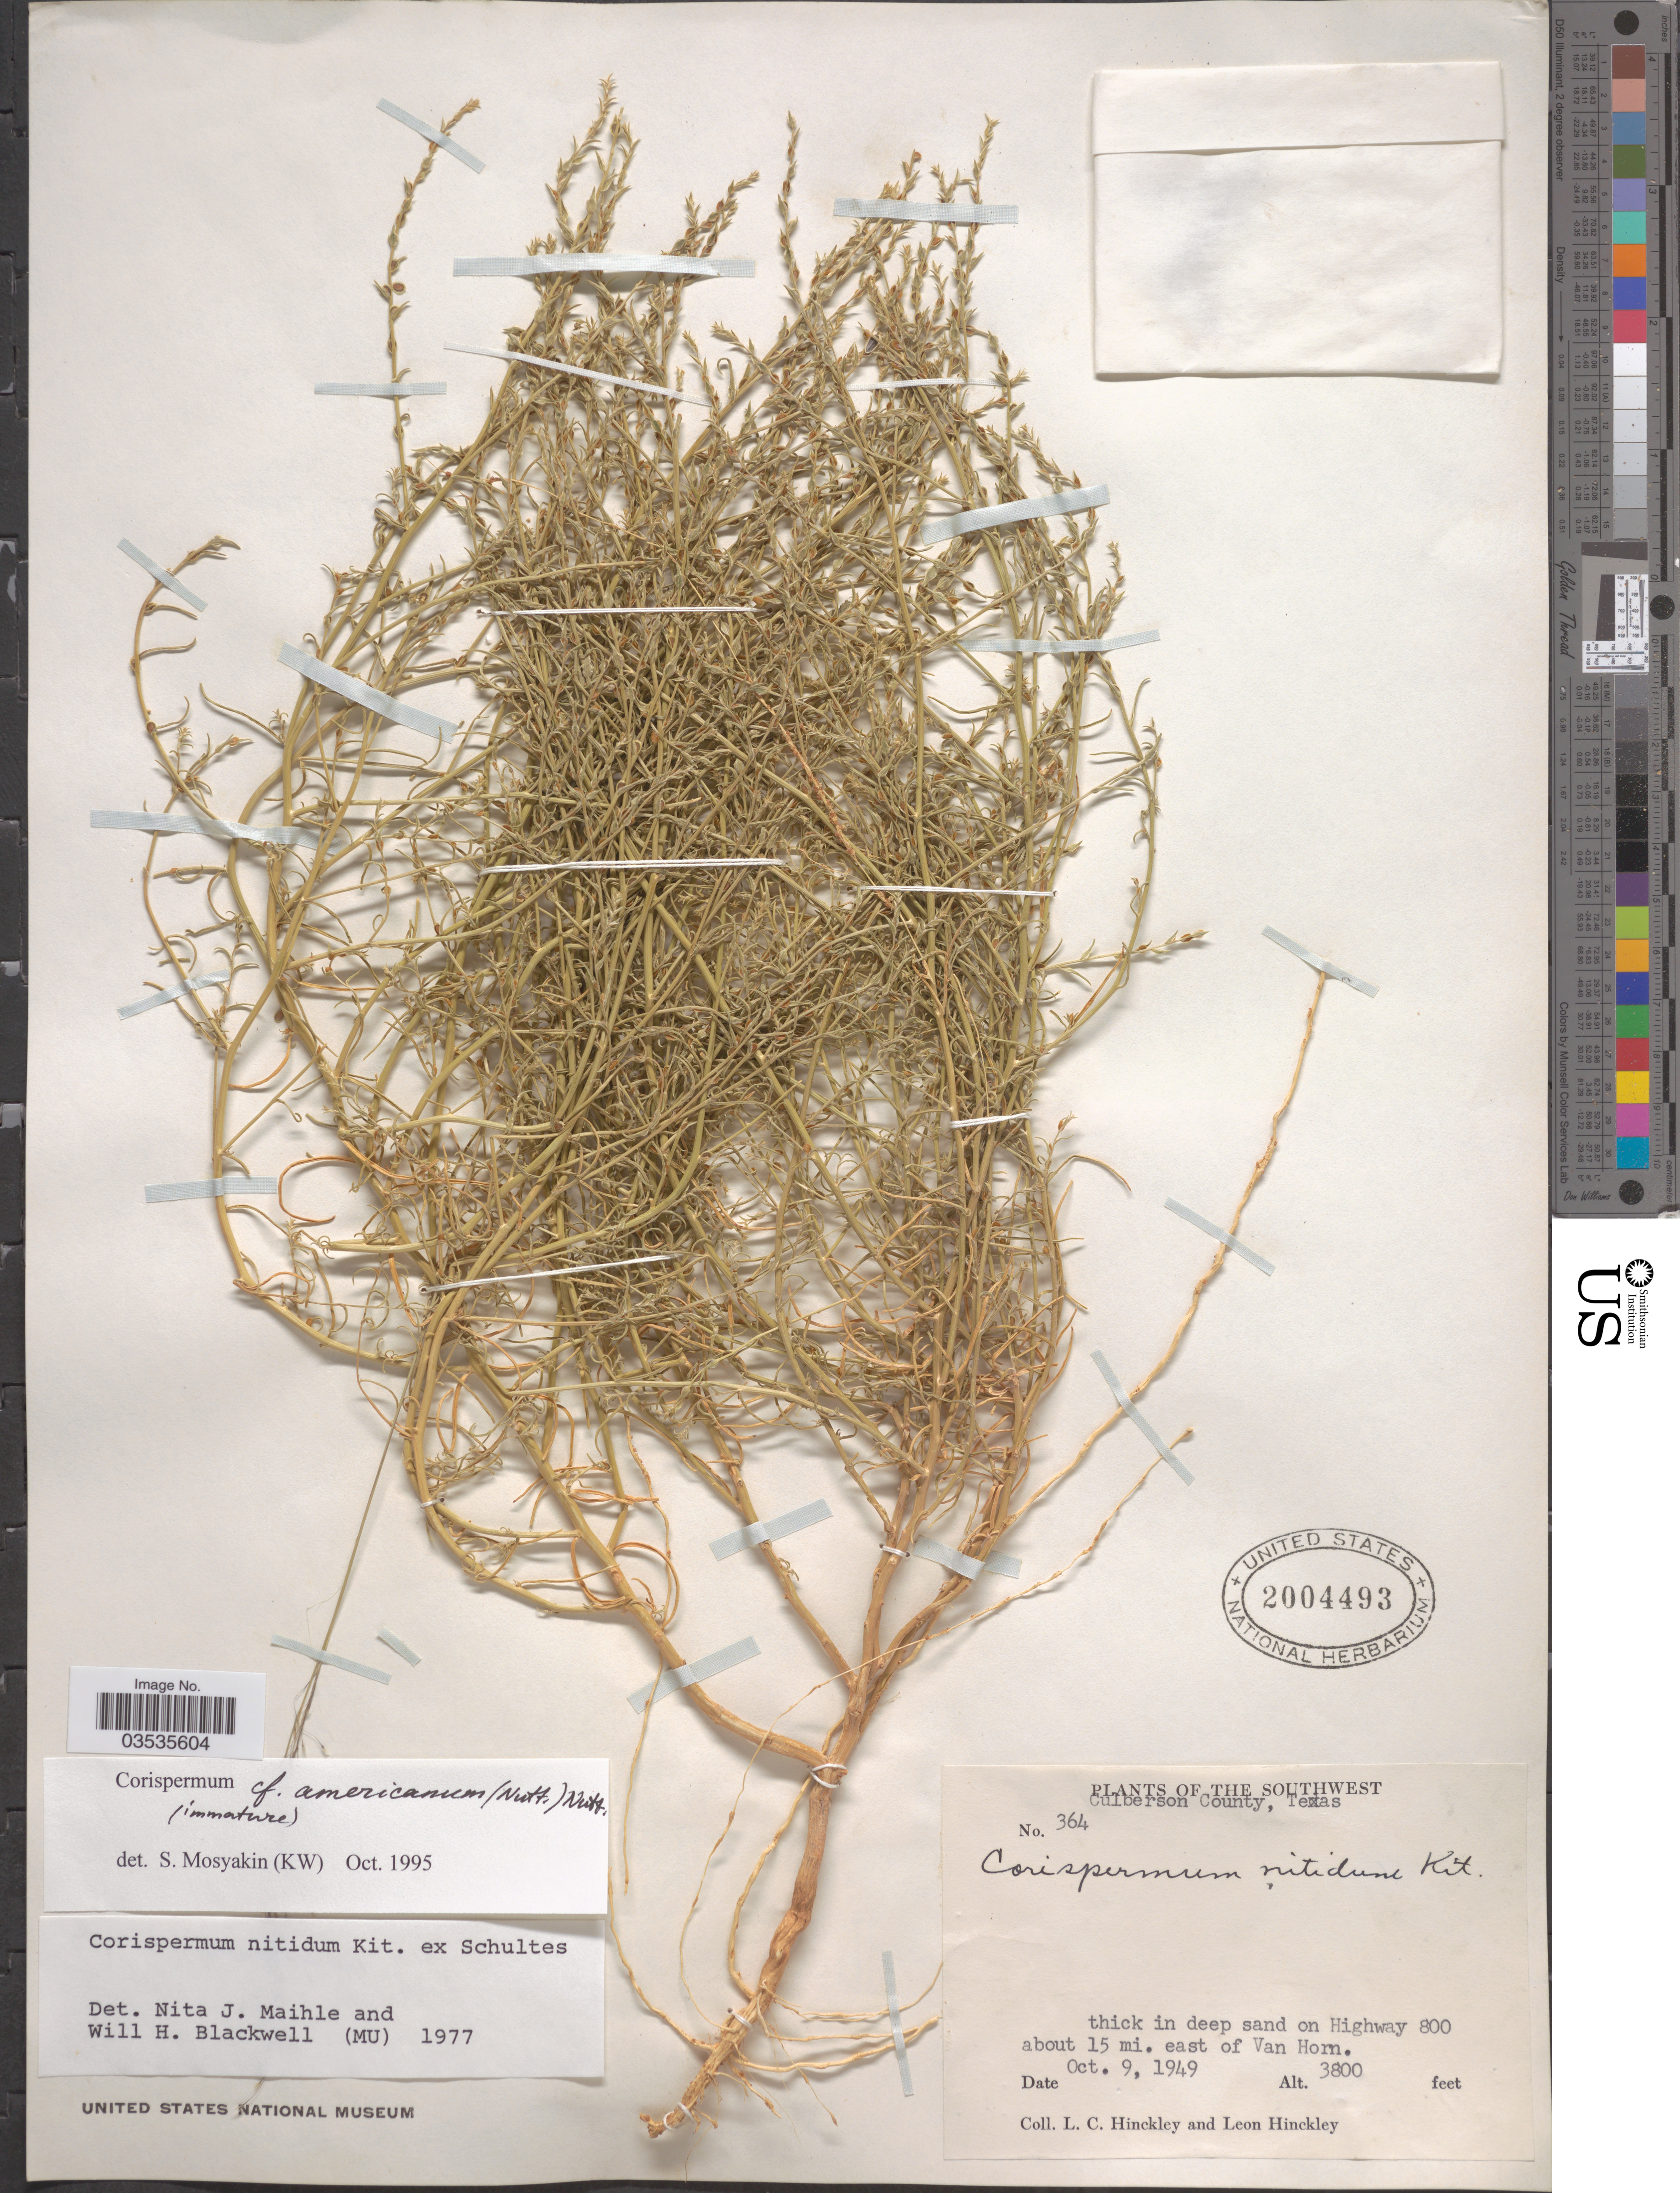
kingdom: Plantae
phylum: Tracheophyta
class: Magnoliopsida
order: Caryophyllales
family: Amaranthaceae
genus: Corispermum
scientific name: Corispermum americanum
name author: (Nutt.) Nutt.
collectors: L. Hinckley & L. Hinckley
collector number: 364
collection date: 1949-10-09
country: United States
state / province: Texas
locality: The Southwest. Culberson County. Highway 800 about 15 mi. east of Van Horn.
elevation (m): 1158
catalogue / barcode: US 2004493